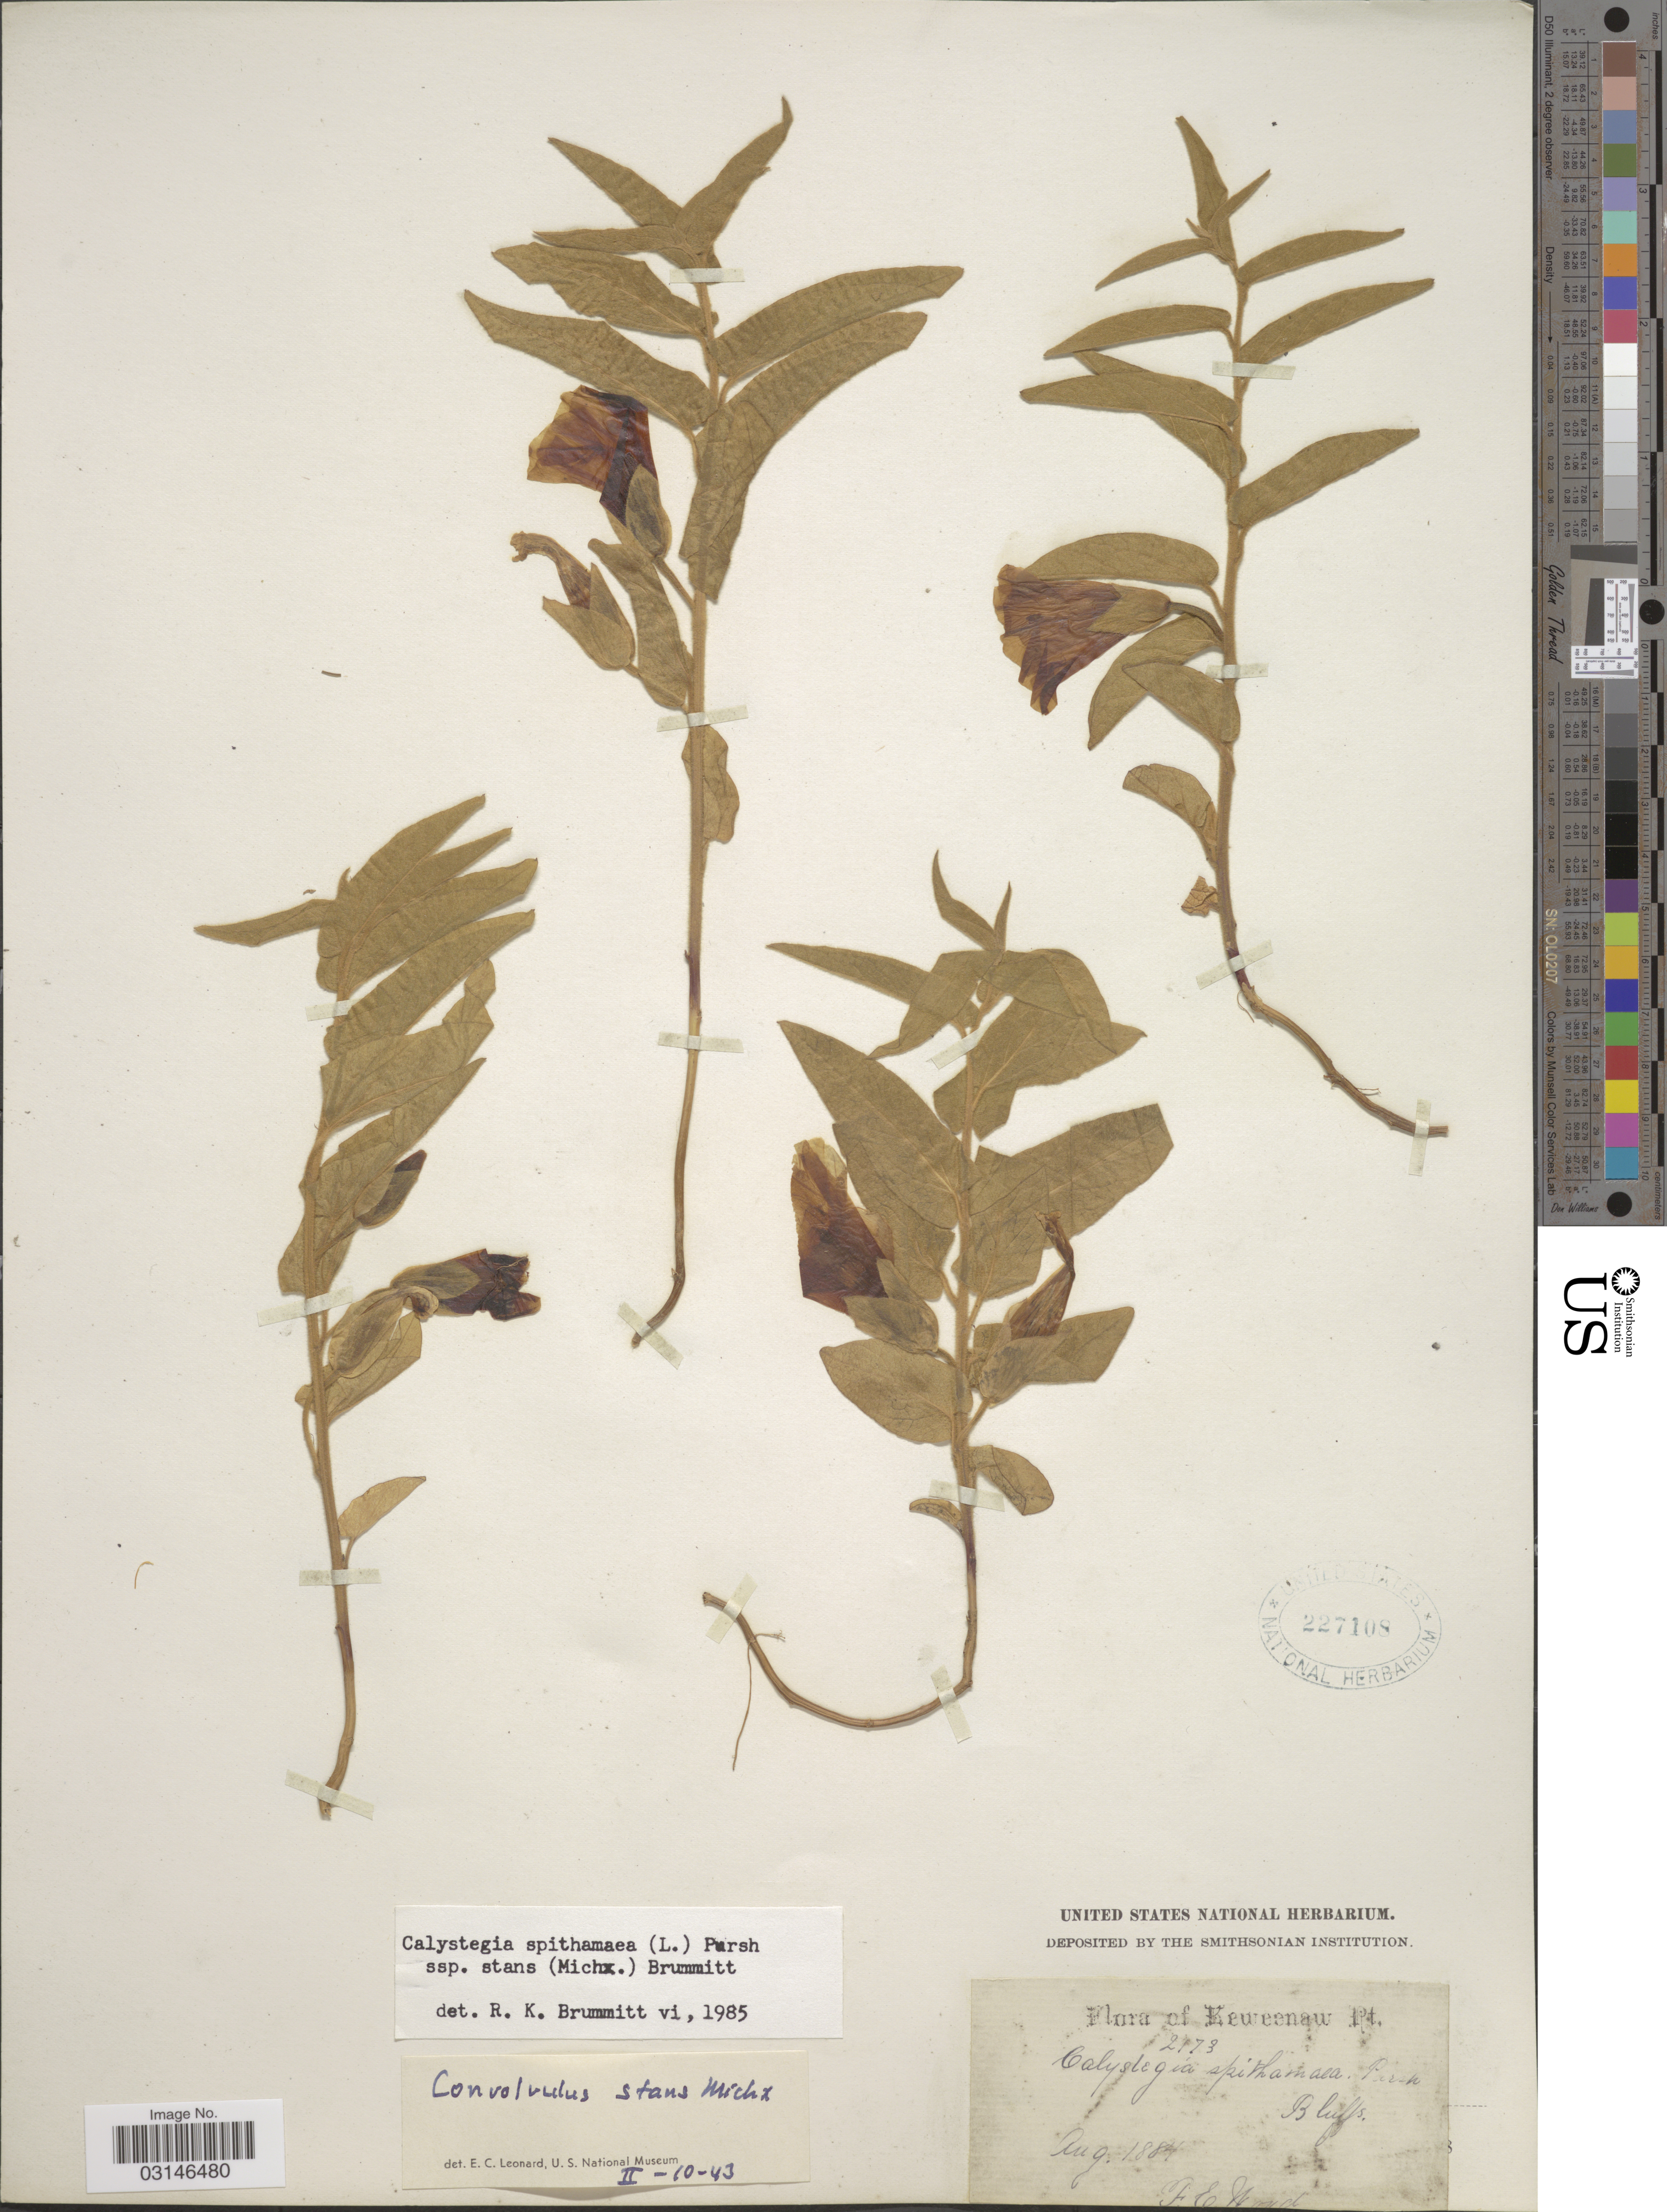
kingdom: Plantae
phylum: Tracheophyta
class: Magnoliopsida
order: Solanales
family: Convolvulaceae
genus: Calystegia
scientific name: Calystegia spithamaea subsp. stans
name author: (Michx.) Brummitt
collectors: F. Wood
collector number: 2173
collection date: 1884-08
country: United States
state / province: Michigan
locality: Keweenaw Pt.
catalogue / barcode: US 227108